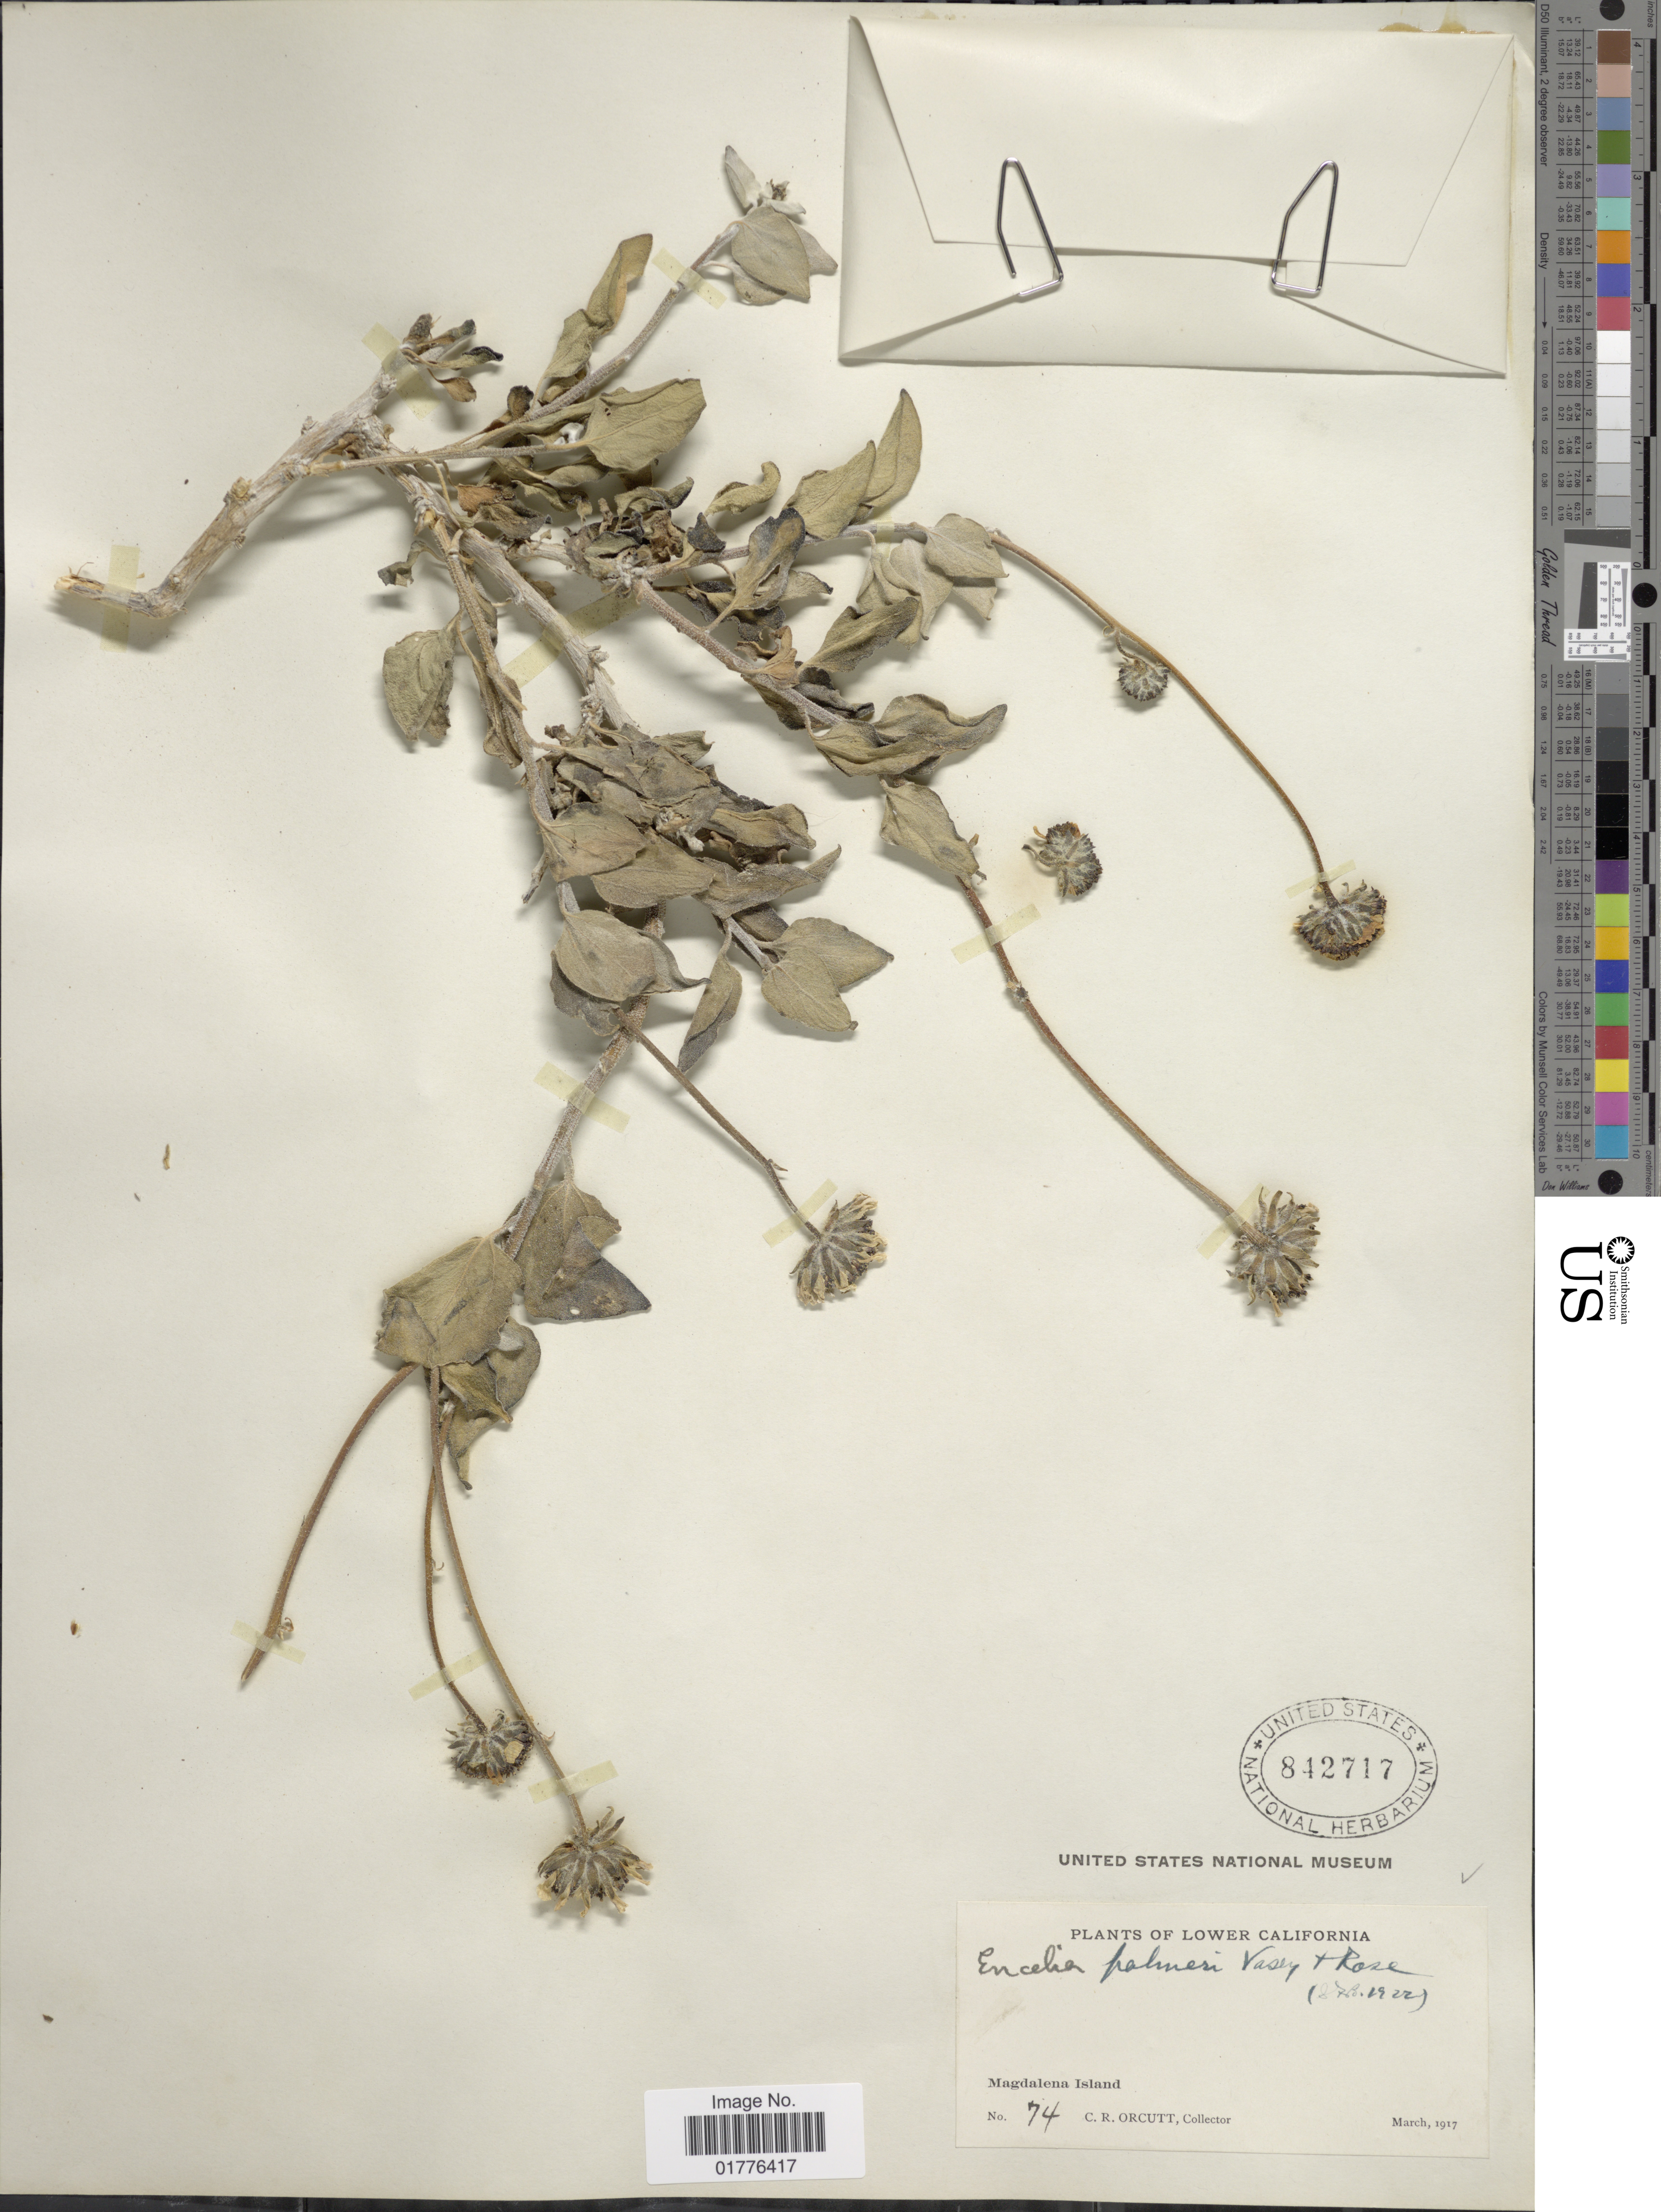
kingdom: Plantae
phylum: Tracheophyta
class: Magnoliopsida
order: Asterales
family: Asteraceae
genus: Encelia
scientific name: Encelia palmeri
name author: Vasey & Rose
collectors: C. R. Orcutt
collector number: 74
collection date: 1917-03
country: Mexico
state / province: Baja California Sur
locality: Lower California, Magdalena Island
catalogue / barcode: US 842717